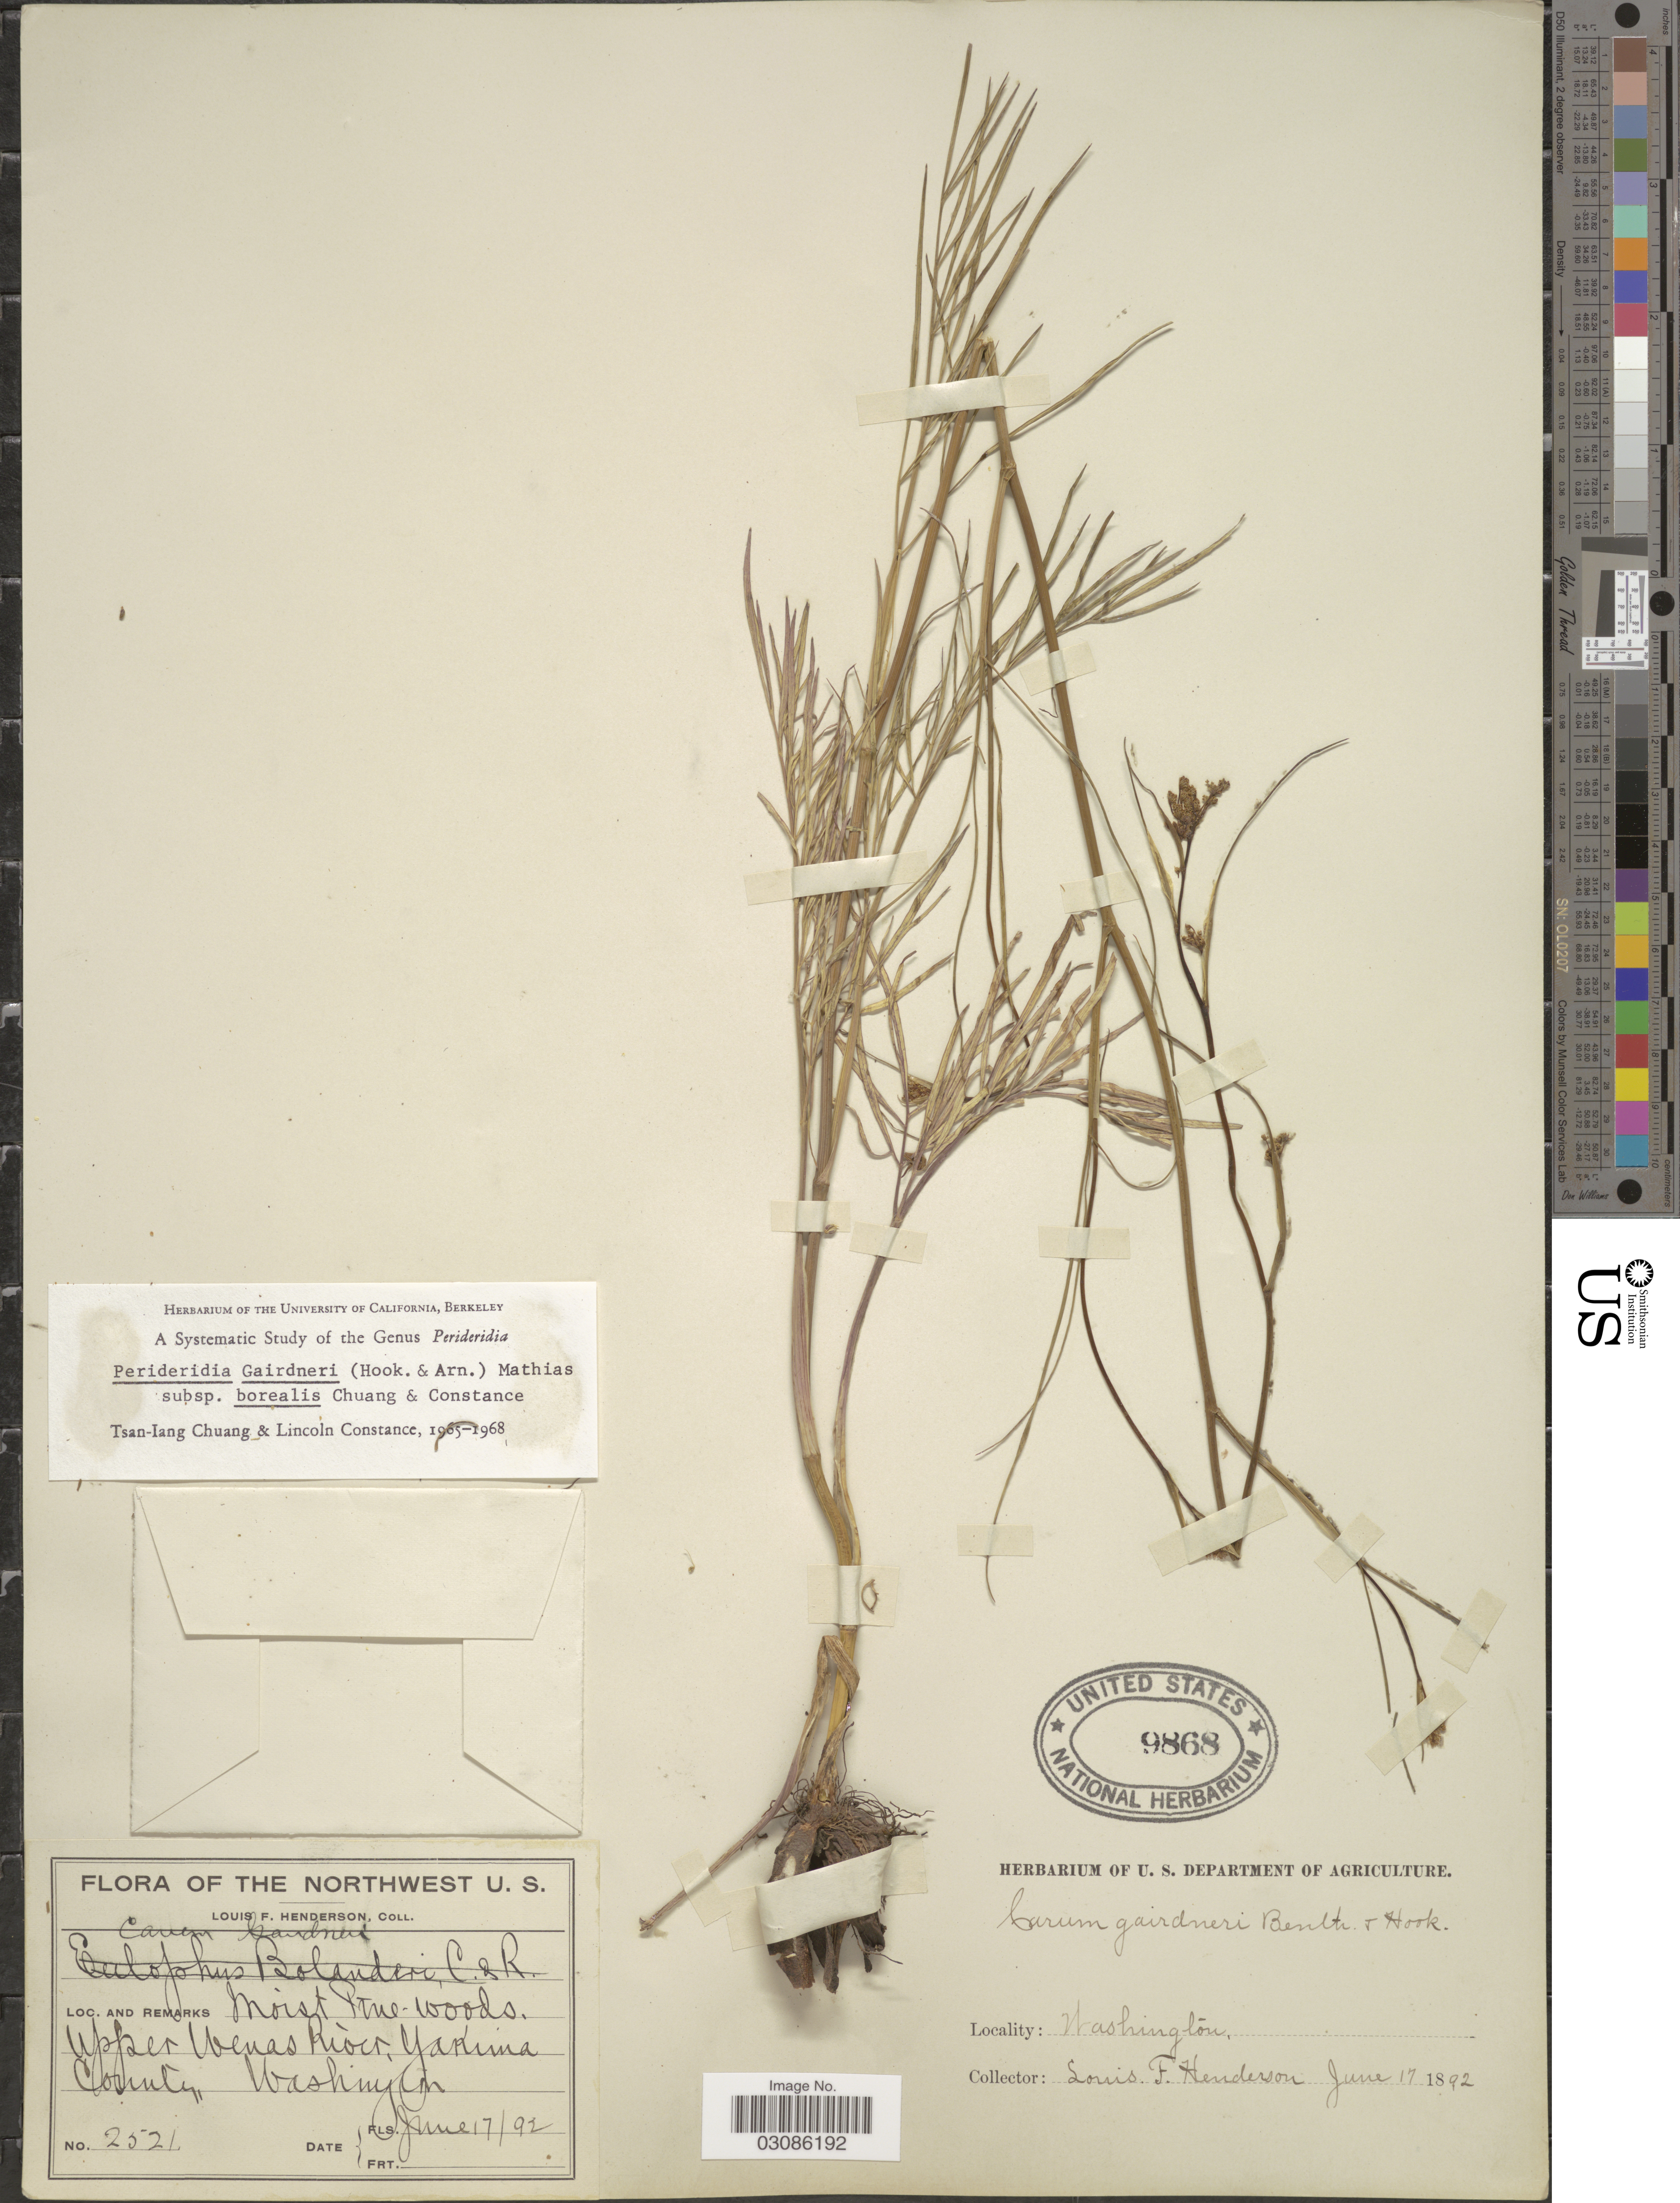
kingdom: Plantae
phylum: Tracheophyta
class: Magnoliopsida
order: Apiales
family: Apiaceae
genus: Perideridia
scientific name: Perideridia gairdneri subsp. borealis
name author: T.I. Chuang & Constance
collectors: L. Henderson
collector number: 2521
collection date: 1892-06-17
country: United States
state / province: Washington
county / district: Yakima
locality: The Northwest U.S., Moist Pine-woods. Upper Wenas River, Yakima County.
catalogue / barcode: US 9868